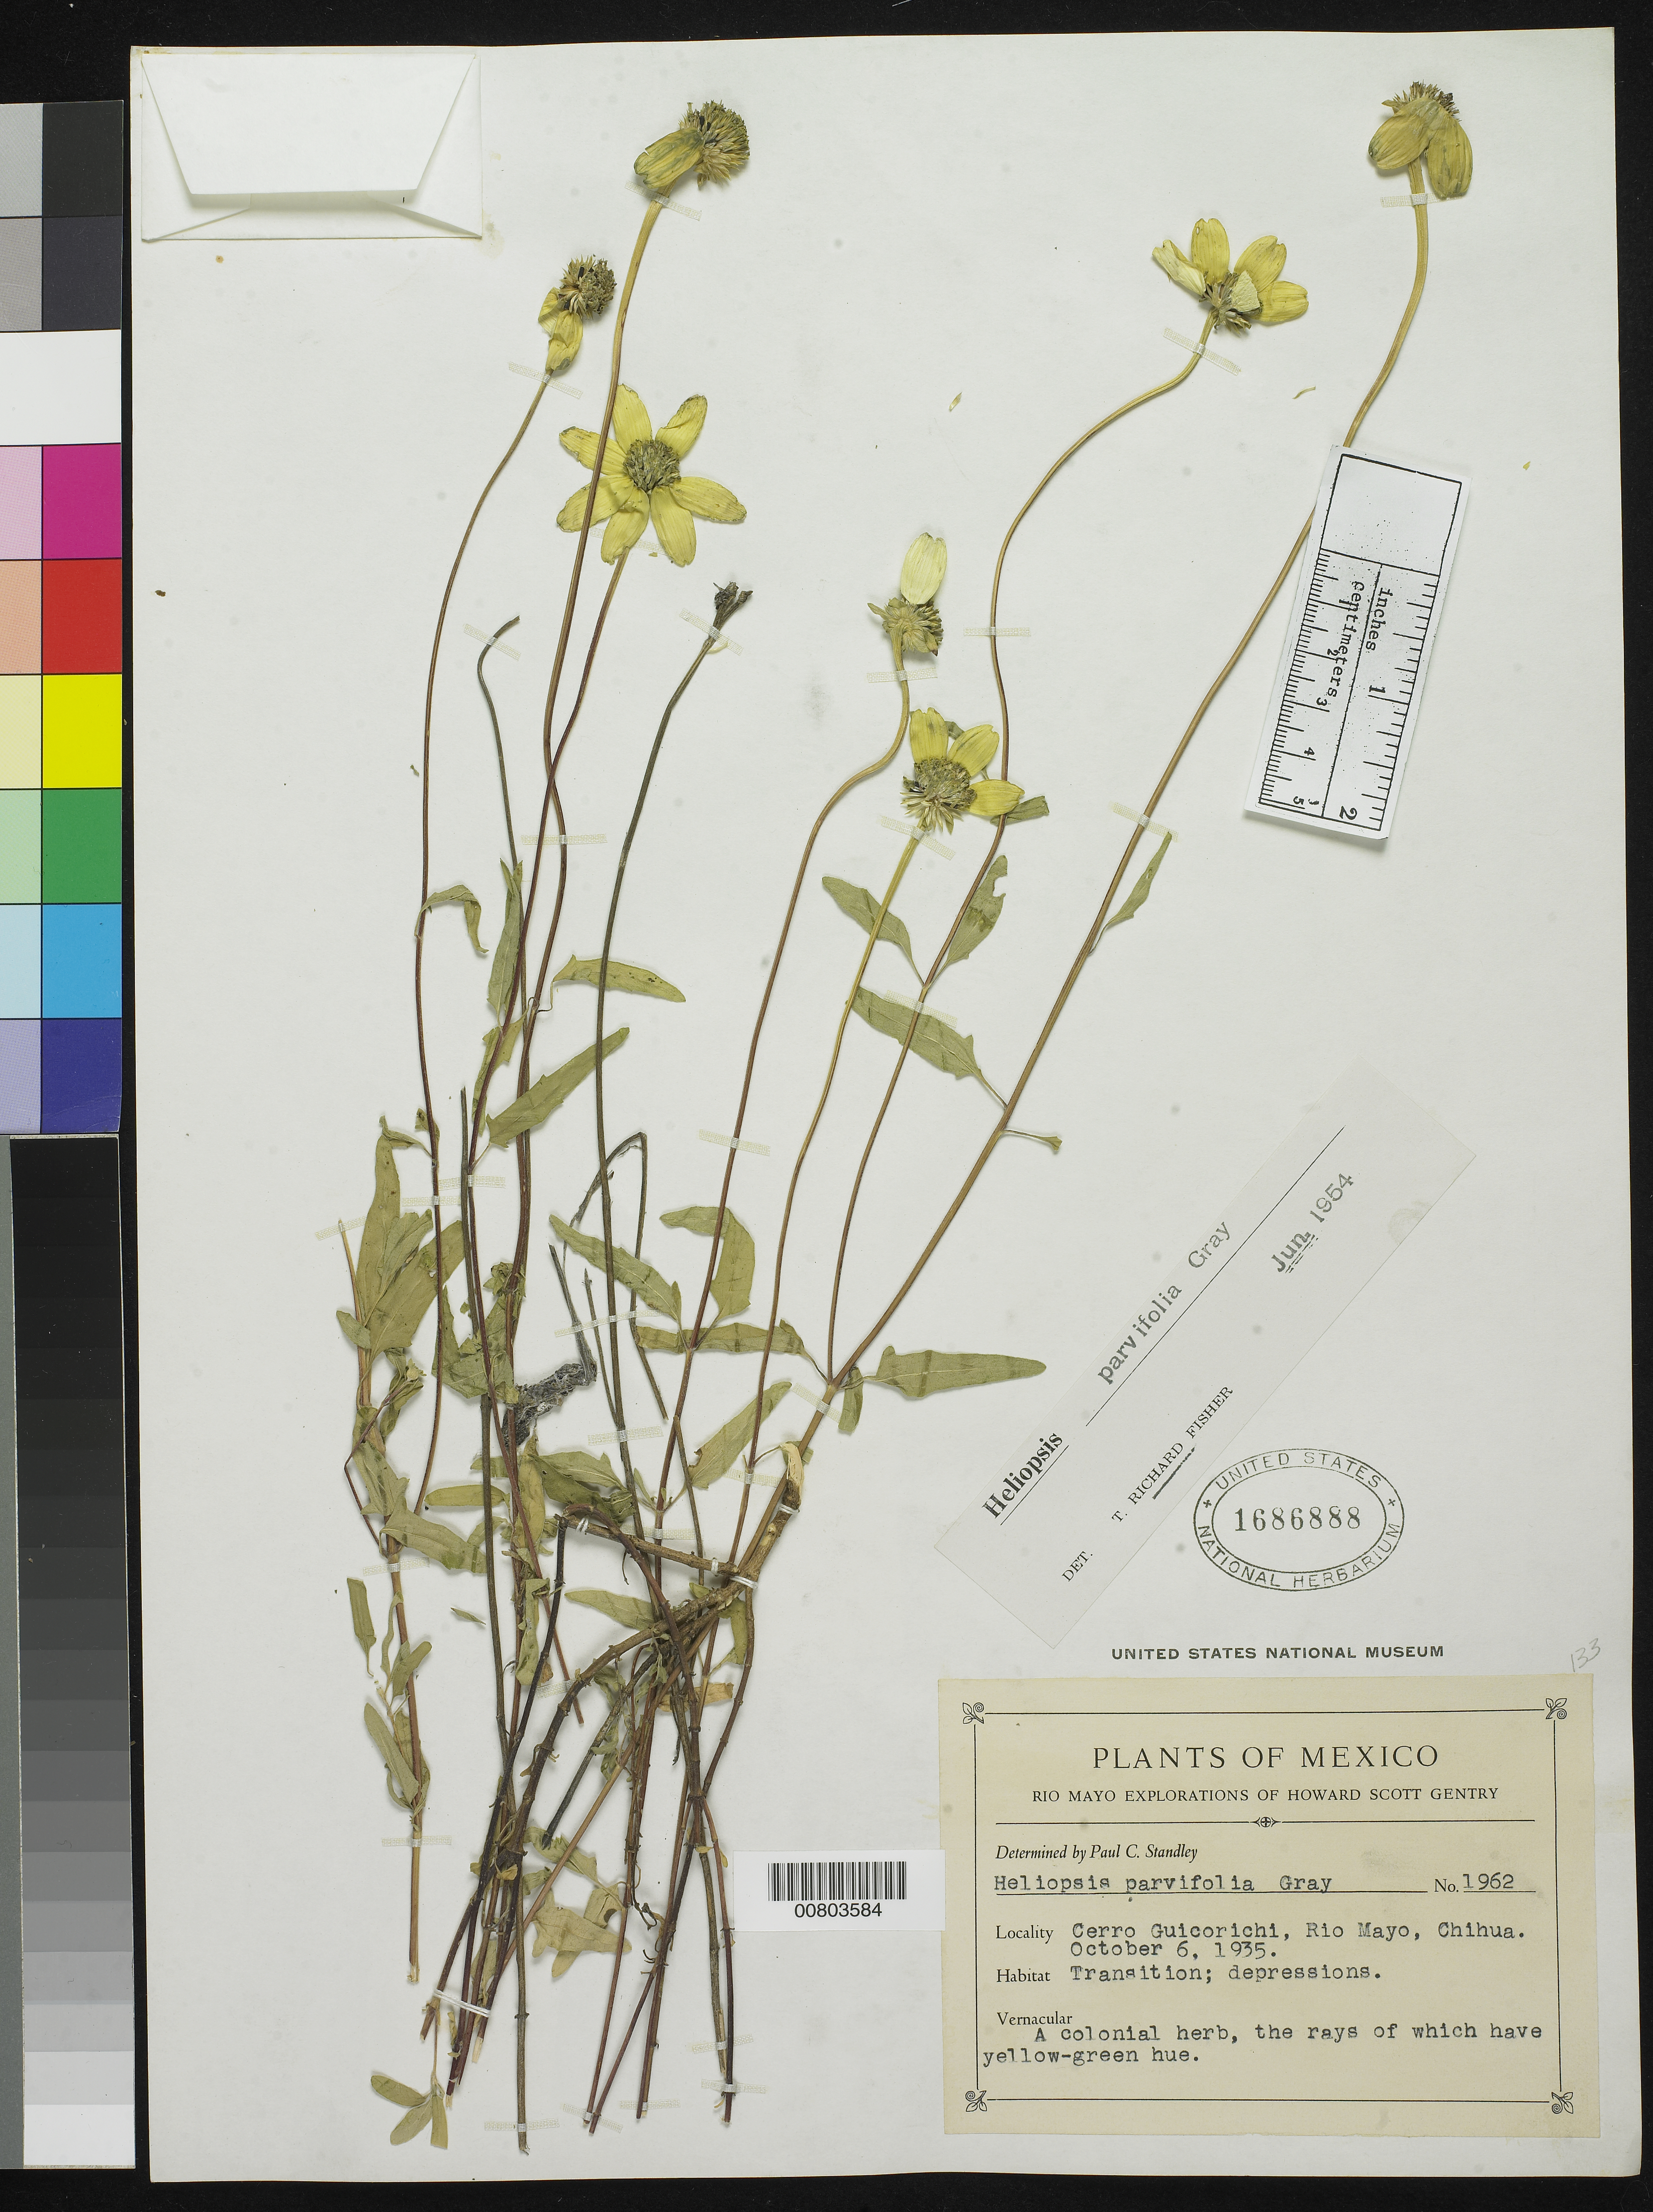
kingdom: Plantae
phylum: Tracheophyta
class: Magnoliopsida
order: Asterales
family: Asteraceae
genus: Heliopsis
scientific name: Heliopsis parvifolia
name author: A. Gray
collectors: H. S. Gentry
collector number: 1962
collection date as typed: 06 Oct 1935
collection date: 1935-10-06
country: Mexico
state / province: Chihuahua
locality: Cerro Guicorichi, Rio Mayo, Chihuahua.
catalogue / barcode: US 1686888